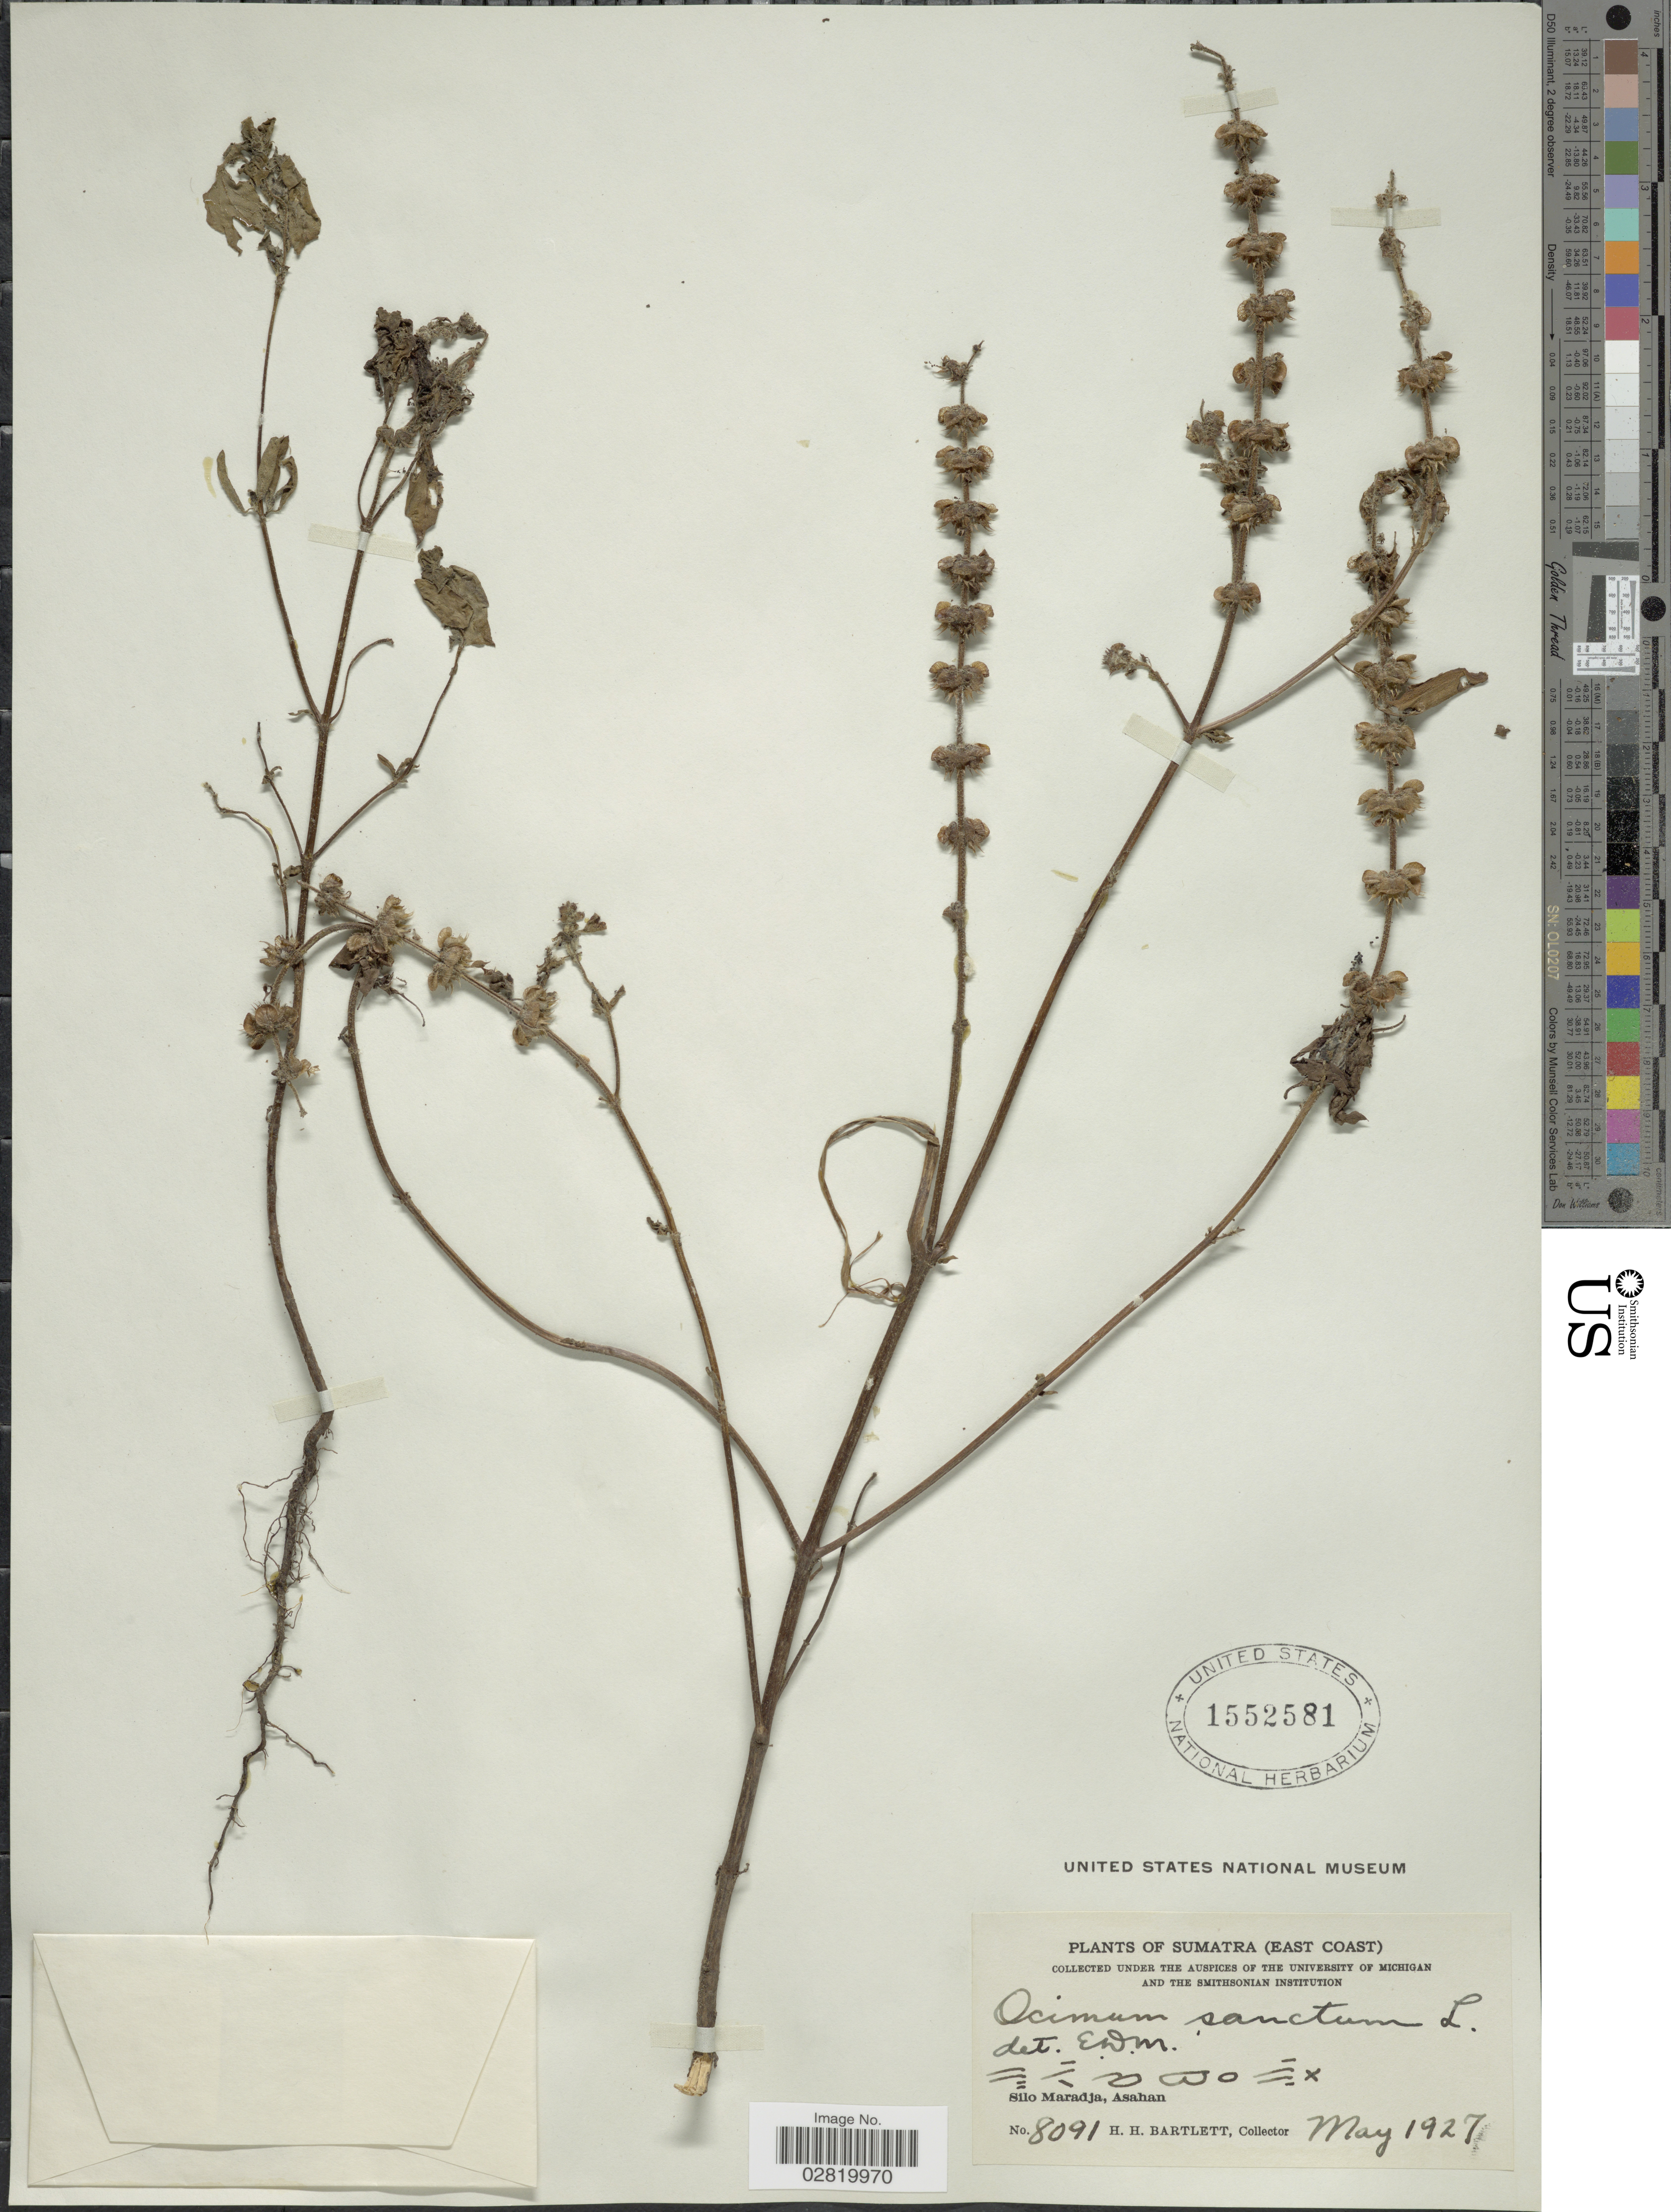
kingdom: Plantae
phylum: Tracheophyta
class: Magnoliopsida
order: Lamiales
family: Lamiaceae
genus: Ocimum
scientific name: Ocimum tenuiflorum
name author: L.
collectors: H. H. Bartlett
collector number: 8091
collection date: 1927-05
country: Indonesia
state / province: Sumatra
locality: East Coast, Silo Maradja, Asahan.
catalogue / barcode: US 1552581